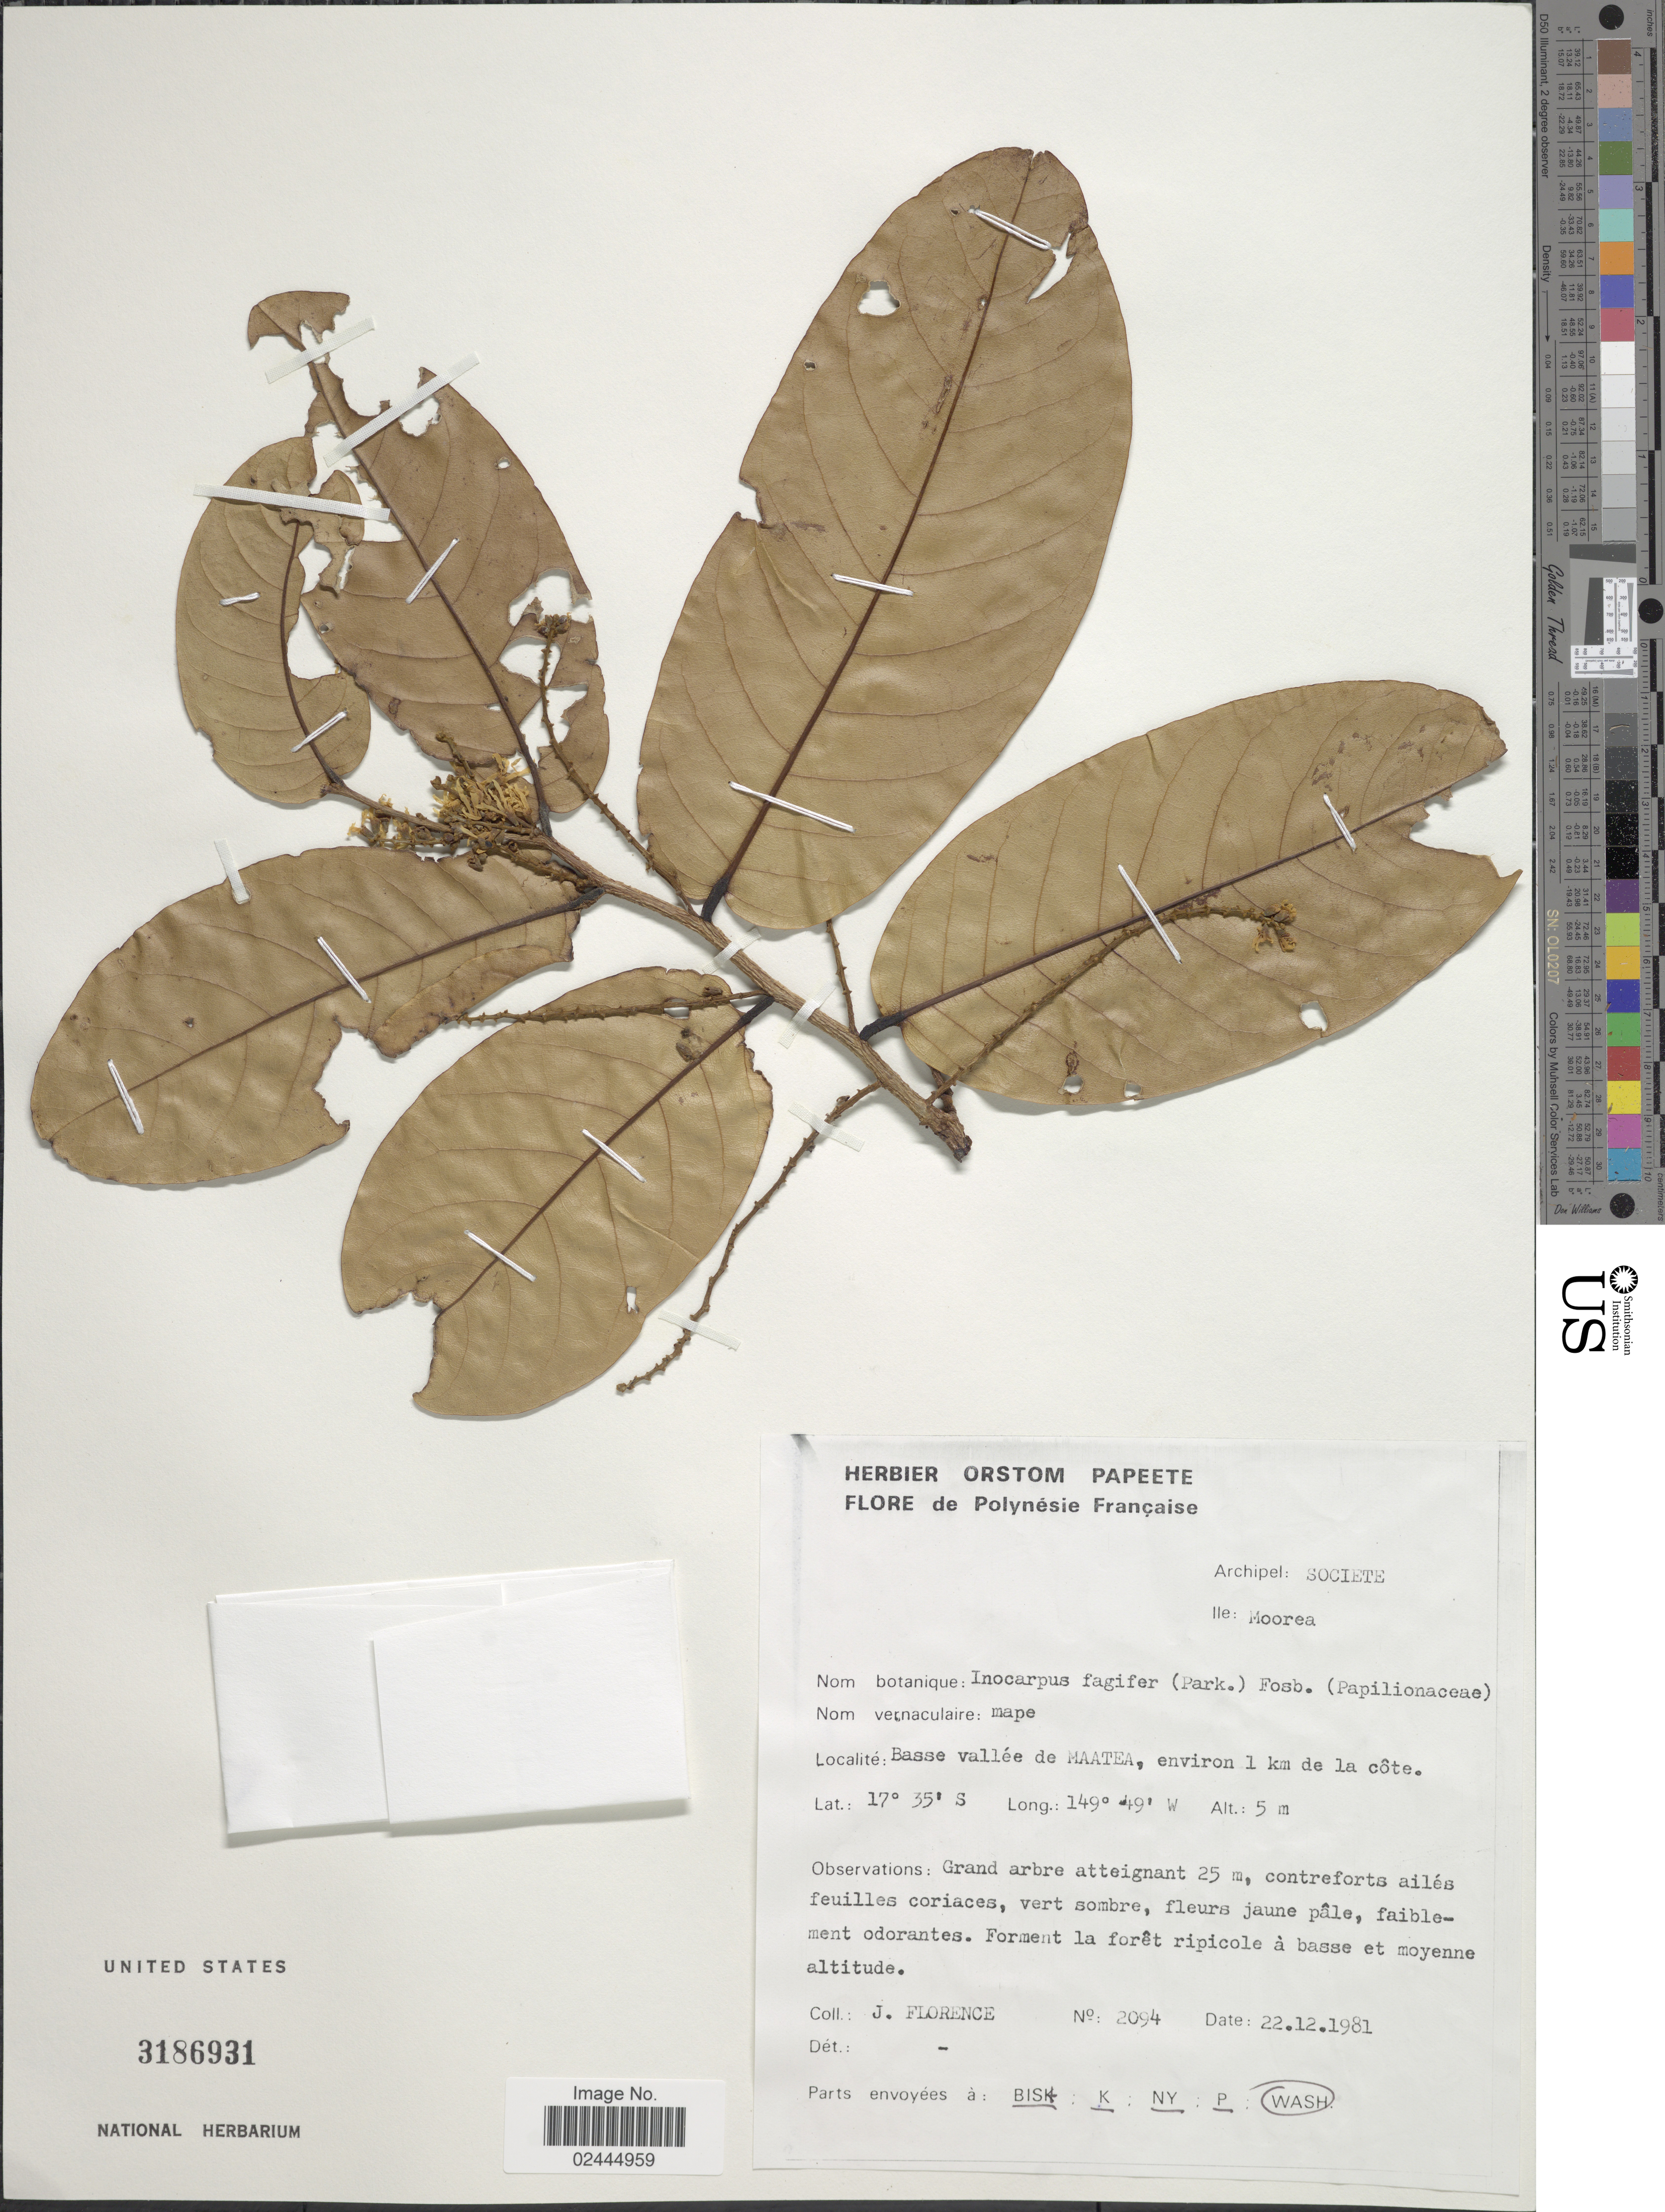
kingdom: Plantae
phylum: Tracheophyta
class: Magnoliopsida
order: Fabales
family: Fabaceae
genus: Inocarpus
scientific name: Inocarpus fagifer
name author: (Parkinson) Fosberg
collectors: J. Florence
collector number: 2094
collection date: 1981-12-22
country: French Polynesia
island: Moorea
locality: Archipel: Socite, Ille: Moorea. Basse vallee de Maatea, environ 1 km de la cofe.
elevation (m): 5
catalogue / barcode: US 3186931